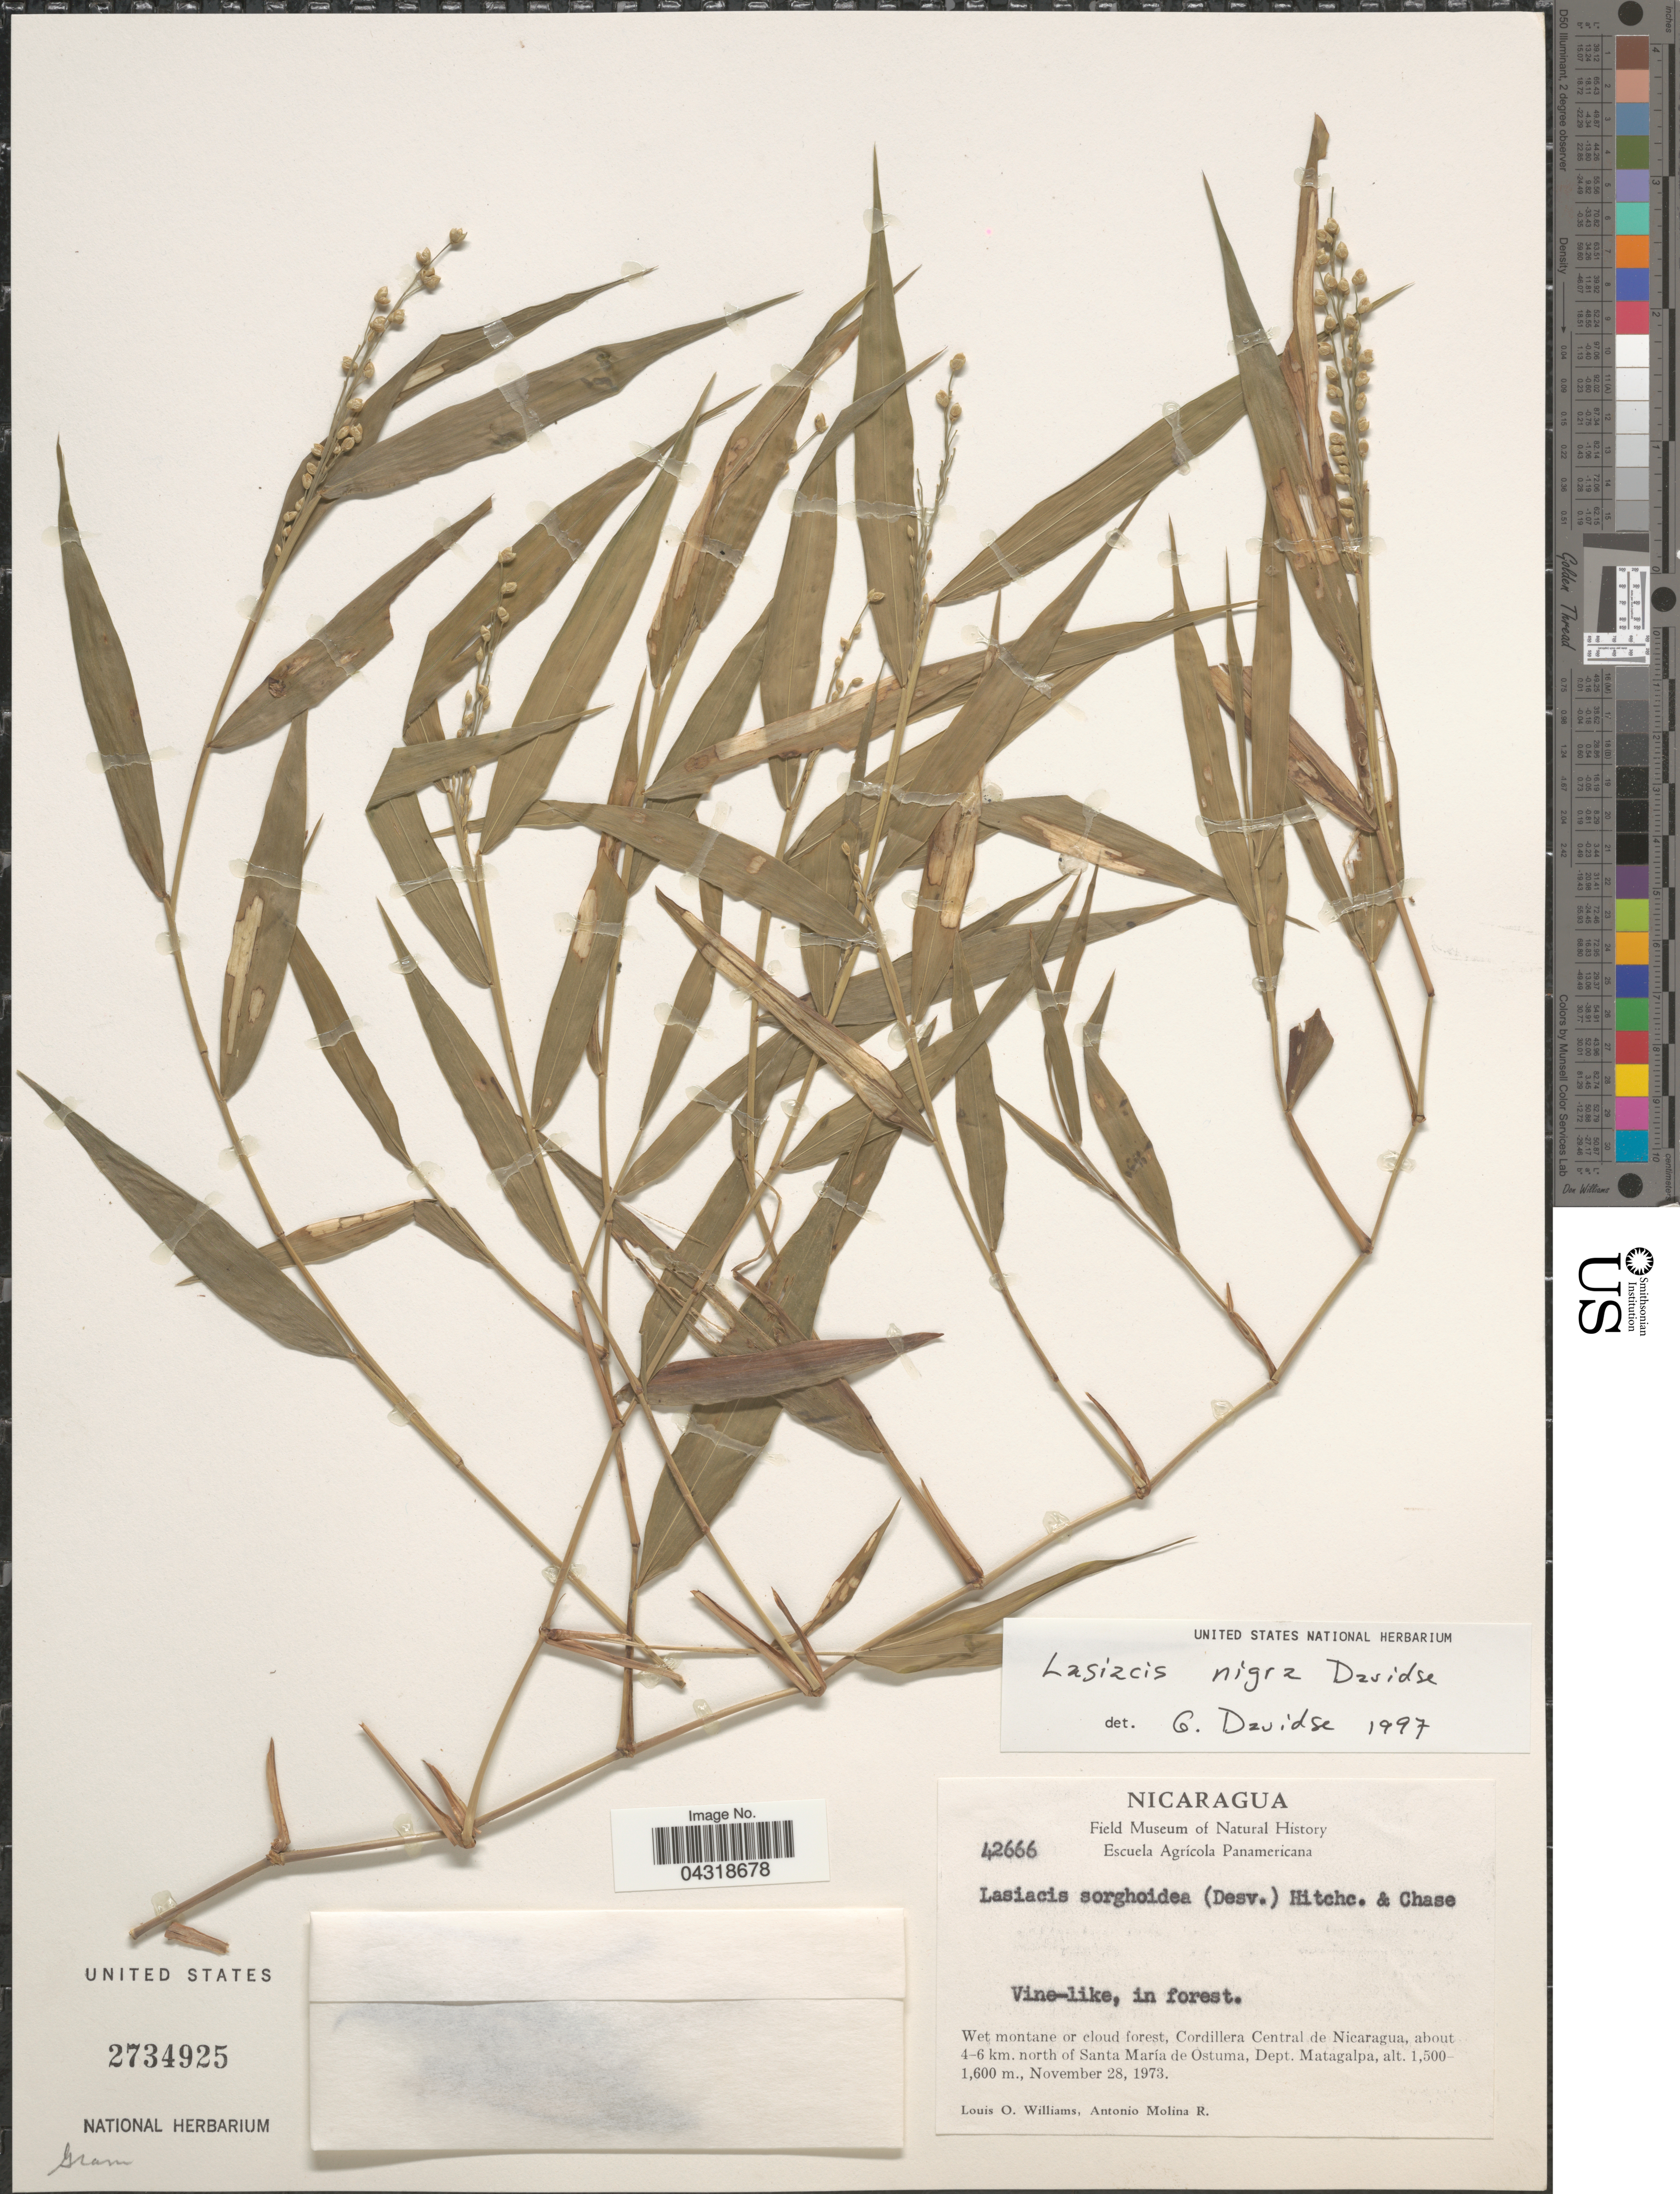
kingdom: Plantae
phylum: Tracheophyta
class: Liliopsida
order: Poales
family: Poaceae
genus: Lasiacis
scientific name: Lasiacis nigra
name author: Davidse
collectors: L. O. Williams & A. Molina R.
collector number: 42666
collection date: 1973-11-28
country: Nicaragua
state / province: Matagalpa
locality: Wet montane or cloud forest, Cordillera Central de Nicaragua, about 4-6 km. north of Santa María de Ostuma, Dept. Matagalpa.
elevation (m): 1500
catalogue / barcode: US 2734925